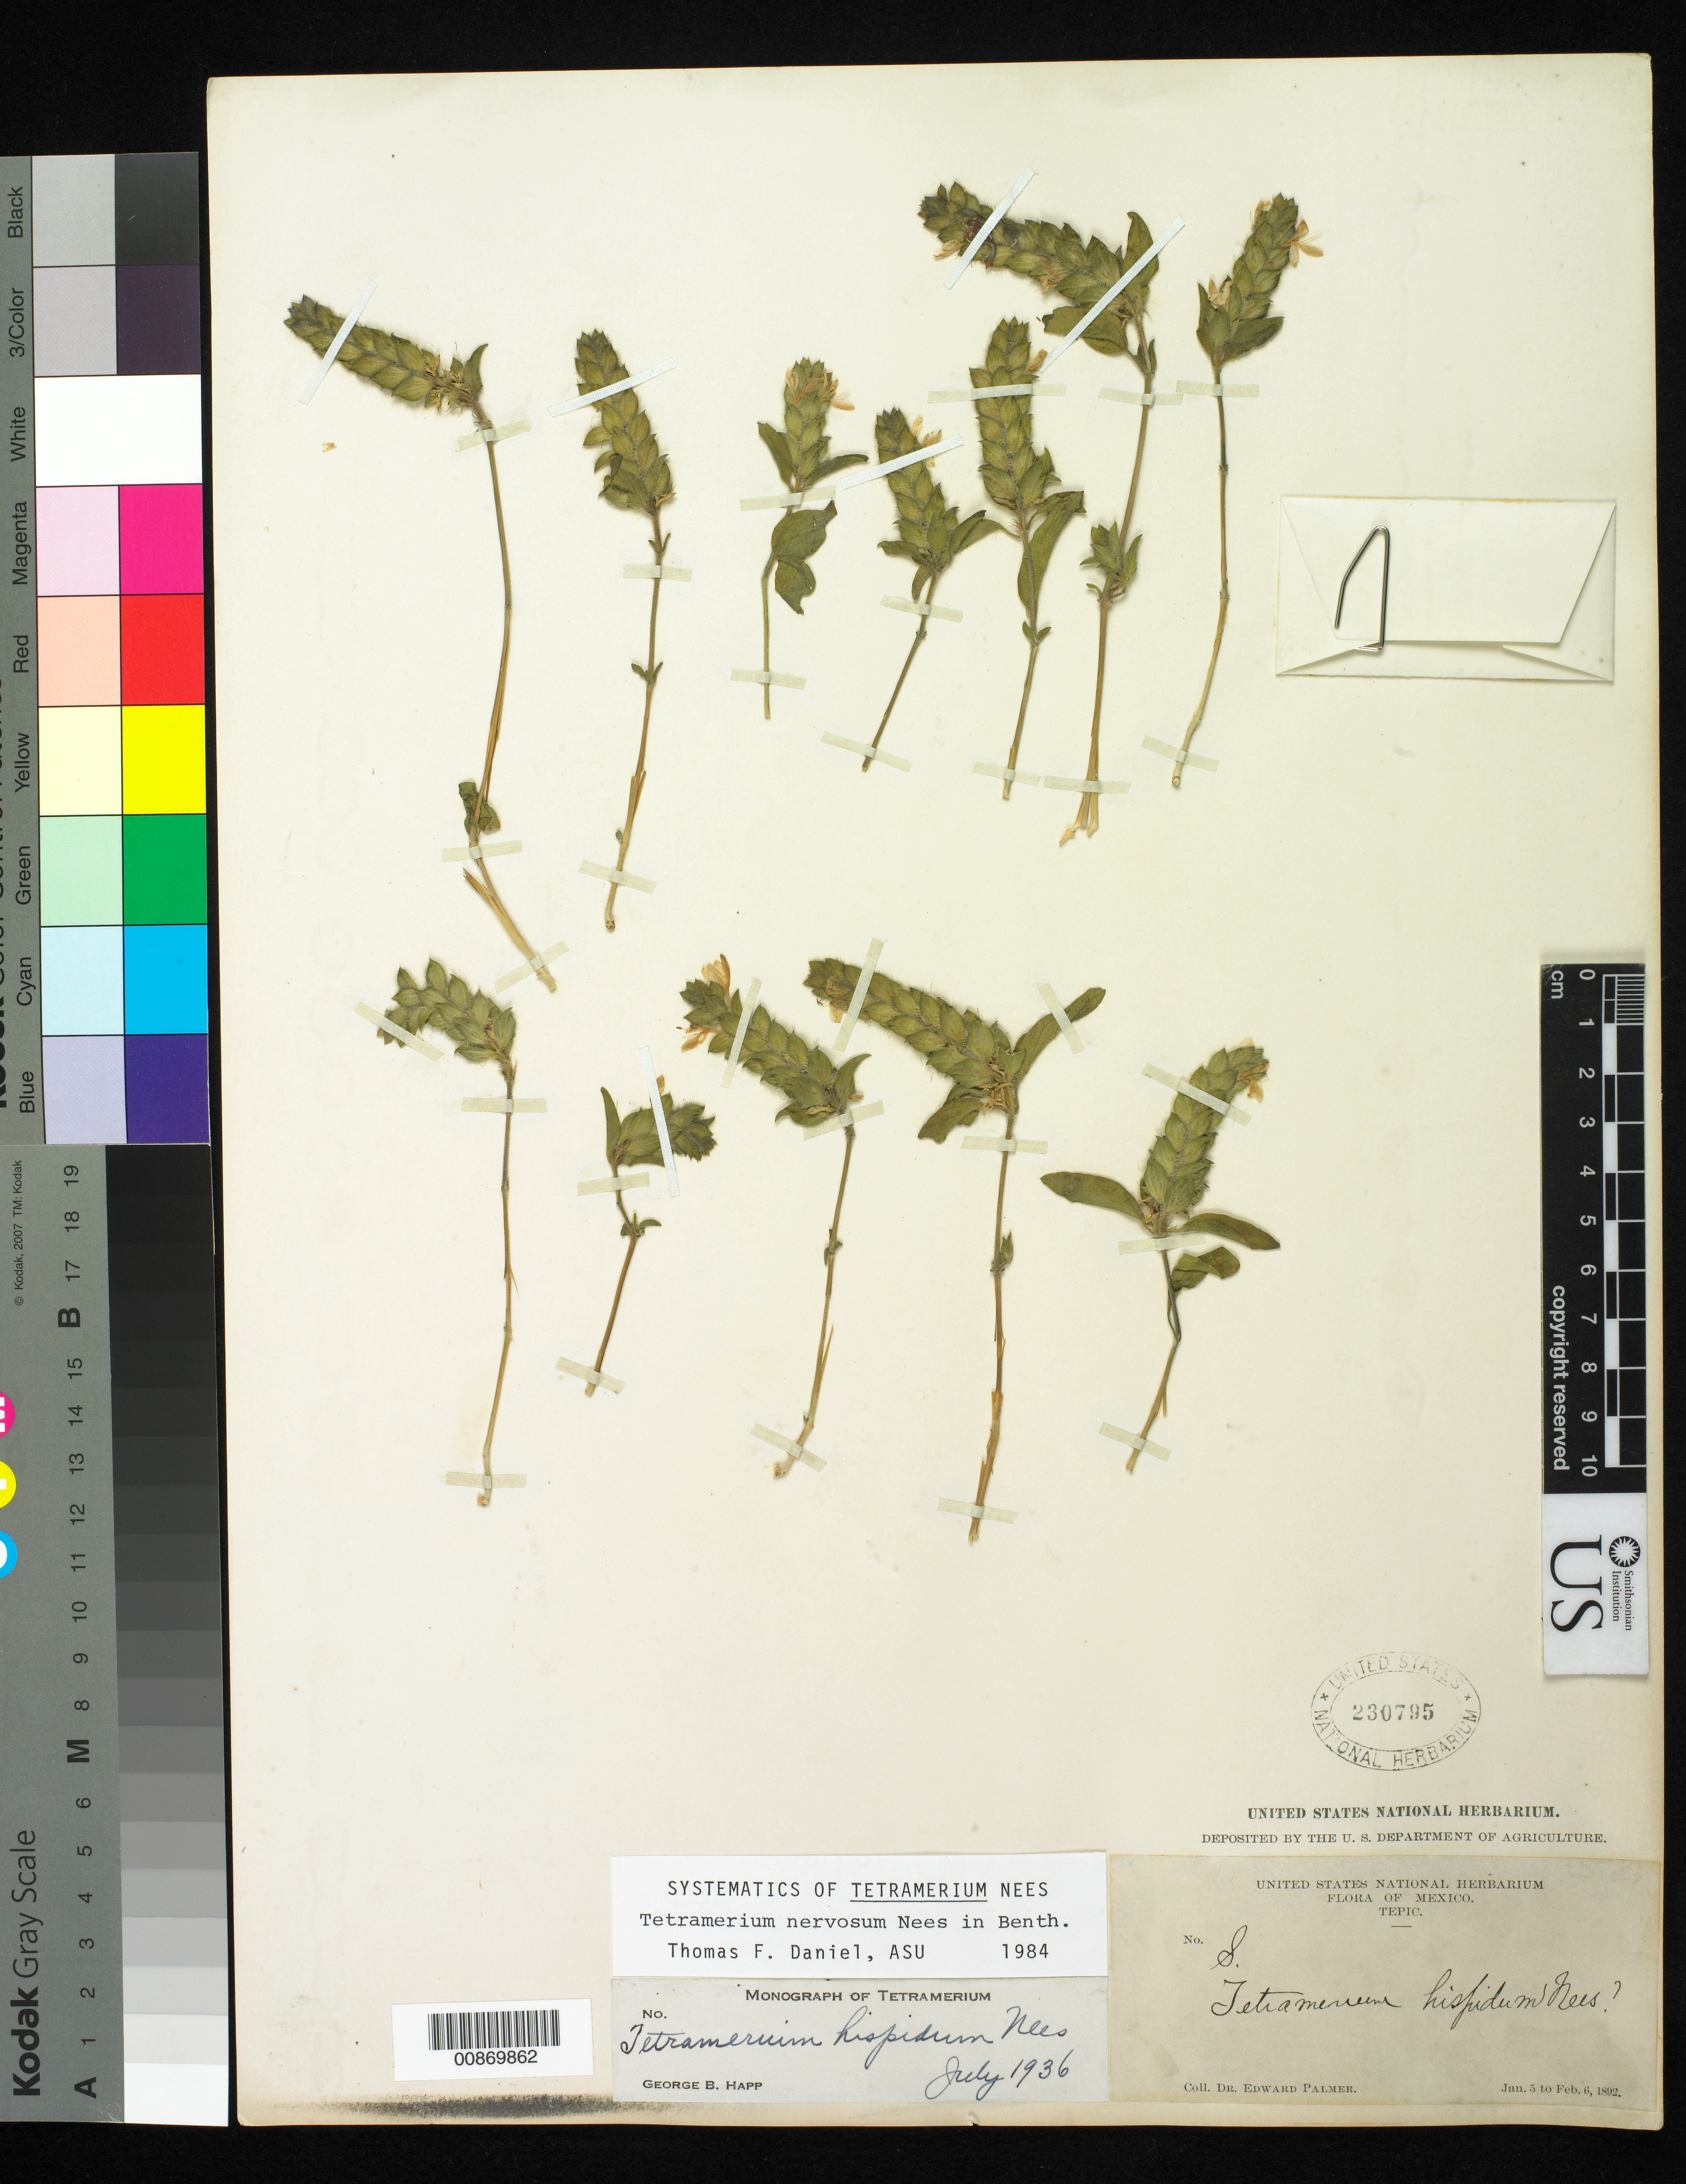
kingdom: Plantae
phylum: Tracheophyta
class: Magnoliopsida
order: Lamiales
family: Acanthaceae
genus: Tetramerium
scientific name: Tetramerium nervosum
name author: Nees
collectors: E. Palmer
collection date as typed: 05 Jan 1892 to 06 Feb 1892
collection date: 1892-01-05/1892-02-06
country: Mexico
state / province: Nayarit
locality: S. Tepic, Nayarit.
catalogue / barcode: US 230795